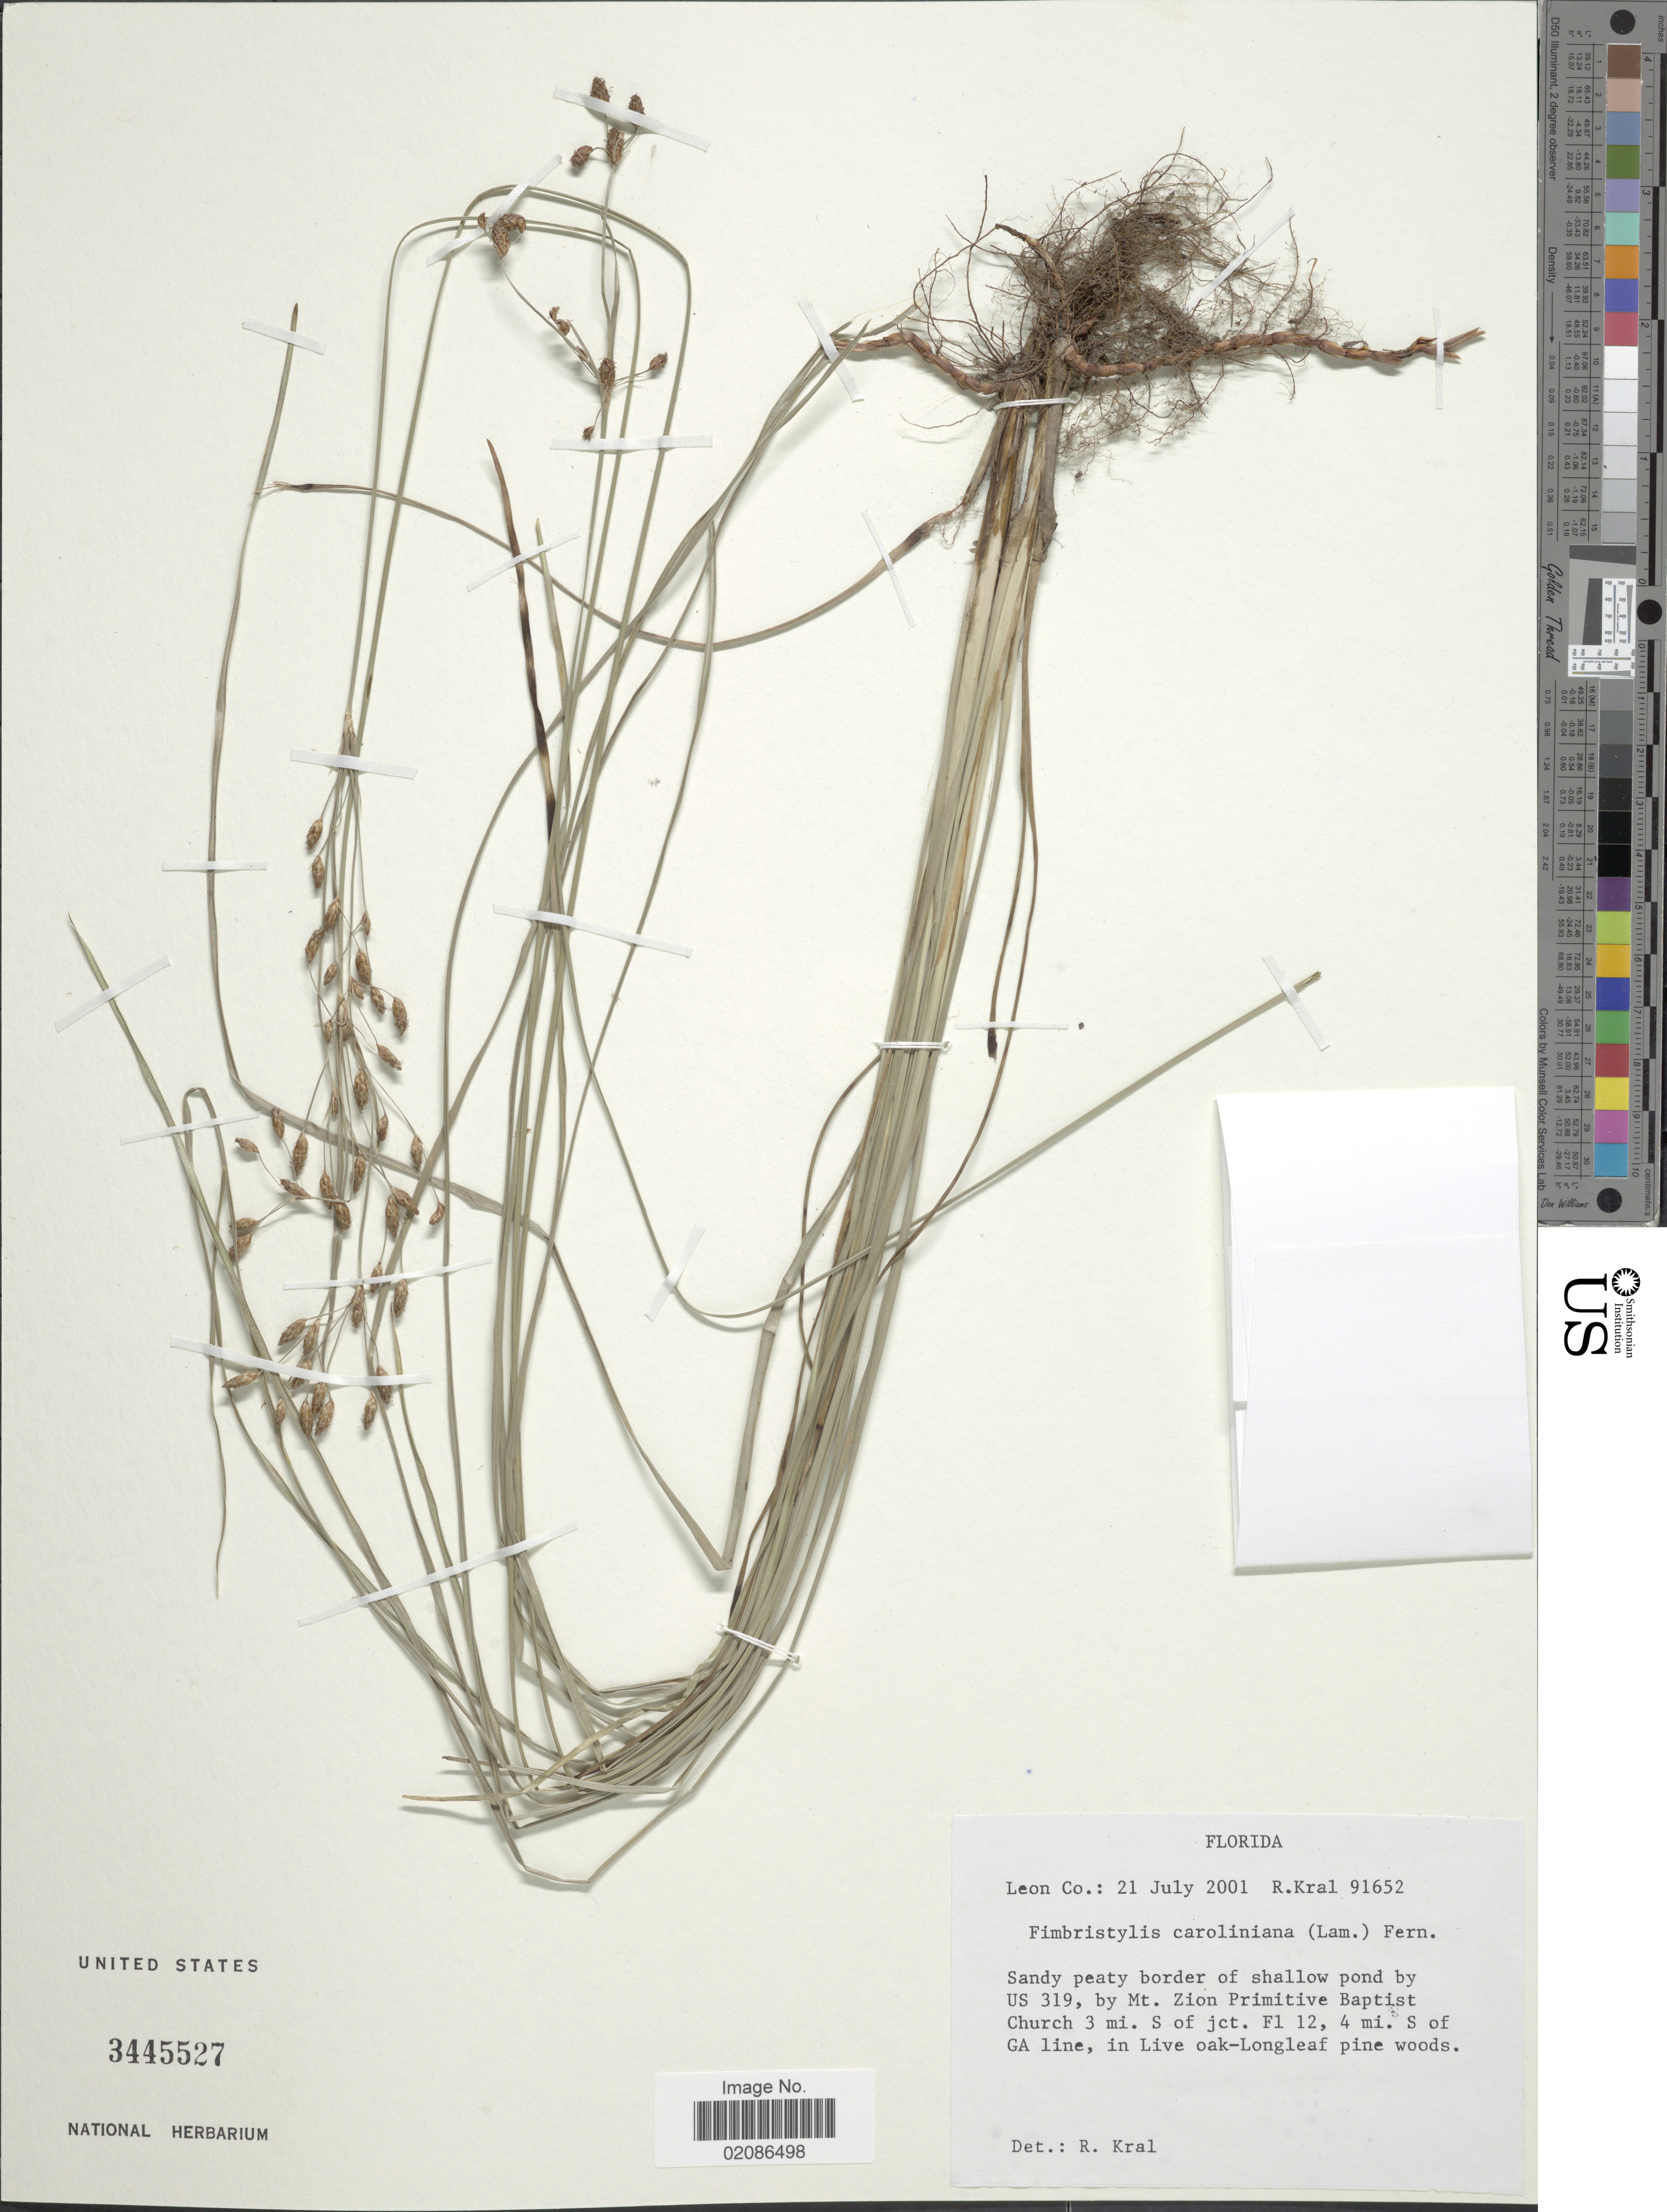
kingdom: Plantae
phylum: Tracheophyta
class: Liliopsida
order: Poales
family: Cyperaceae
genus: Fimbristylis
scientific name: Fimbristylis caroliniana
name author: (Lam.) Fernald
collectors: R. Kral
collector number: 91652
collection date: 2001-07-21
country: United States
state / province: Florida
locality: Leon Co, Sandy peaty border of shallow pond by US 319, by Mt Zion Primitive Baptist Church 3 mi S of Jct. Fl 12, 4 mi S of GA line, in Live oak-Longleaf pine woods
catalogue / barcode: US 3445527